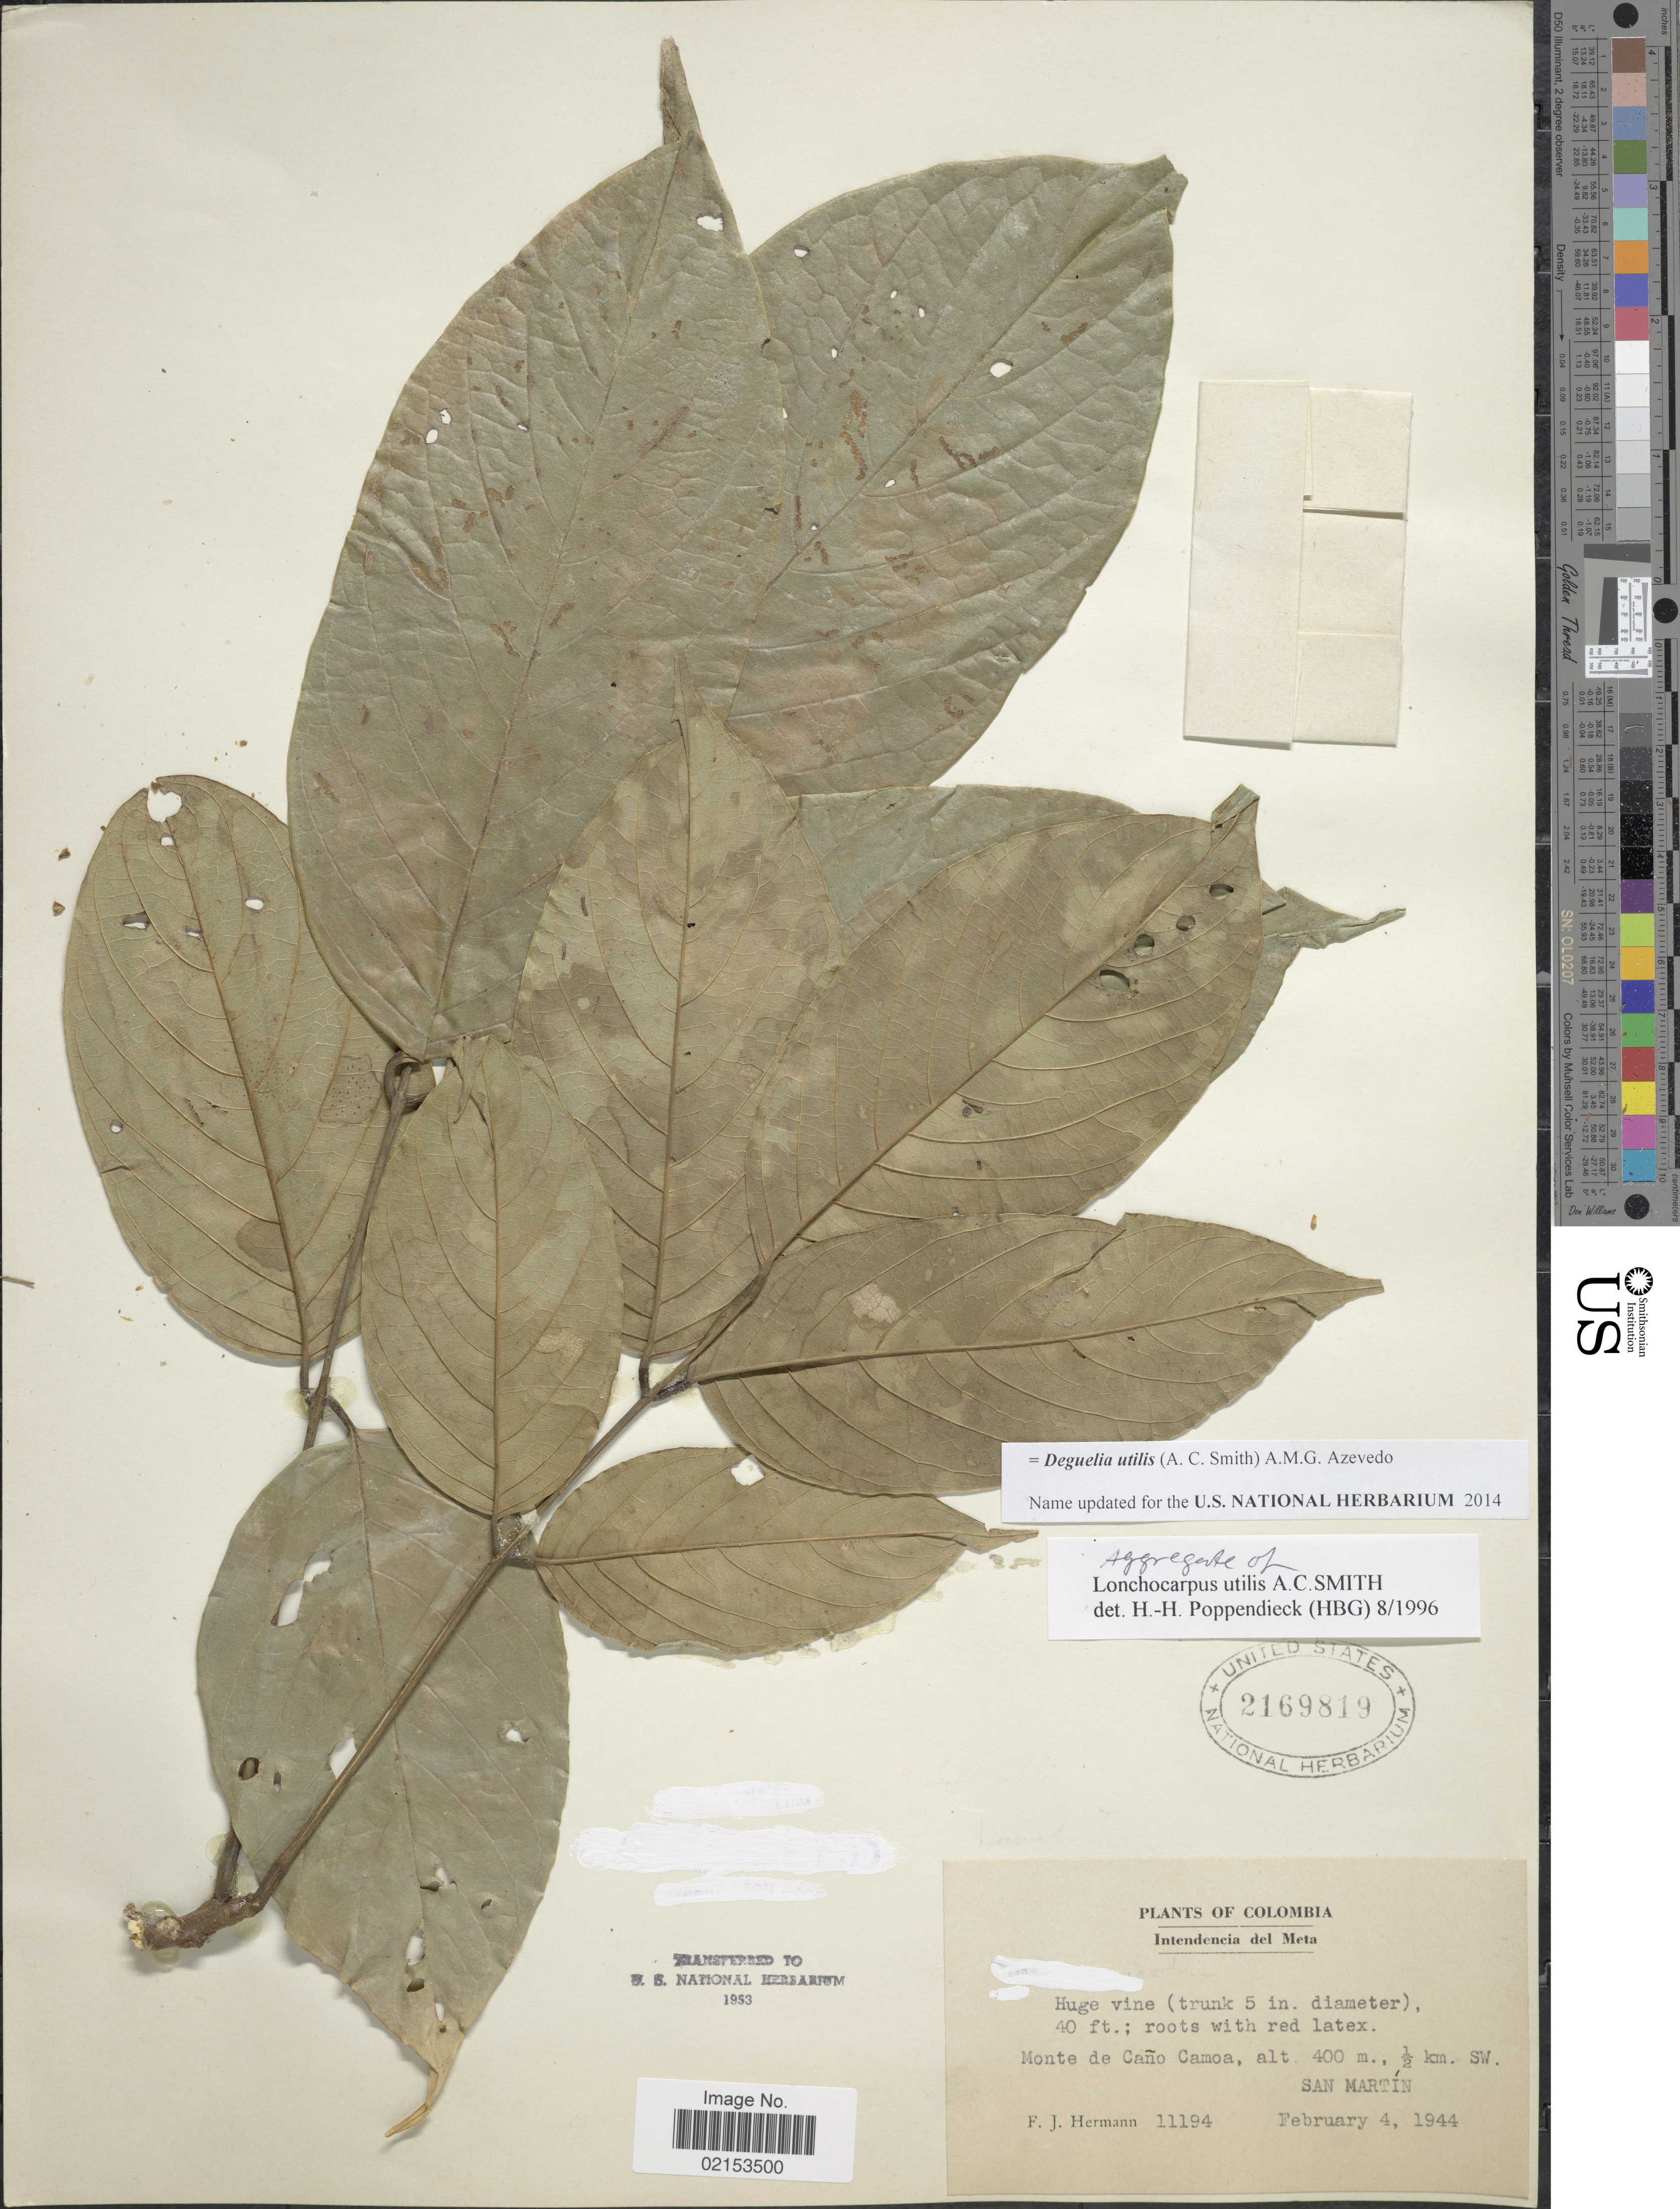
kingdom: Plantae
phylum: Tracheophyta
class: Magnoliopsida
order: Fabales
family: Fabaceae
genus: Deguelia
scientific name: Deguelia utilis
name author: (A.C. Sm.) A.M.G. Azevedo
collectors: F. J. Hermann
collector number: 11194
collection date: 1944-02-04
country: Colombia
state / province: Meta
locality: Intendencia del Meta, Huge vine, Monte de Cano Camoa, 1/2 km. SW. San Martin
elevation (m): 400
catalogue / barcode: US 2169819